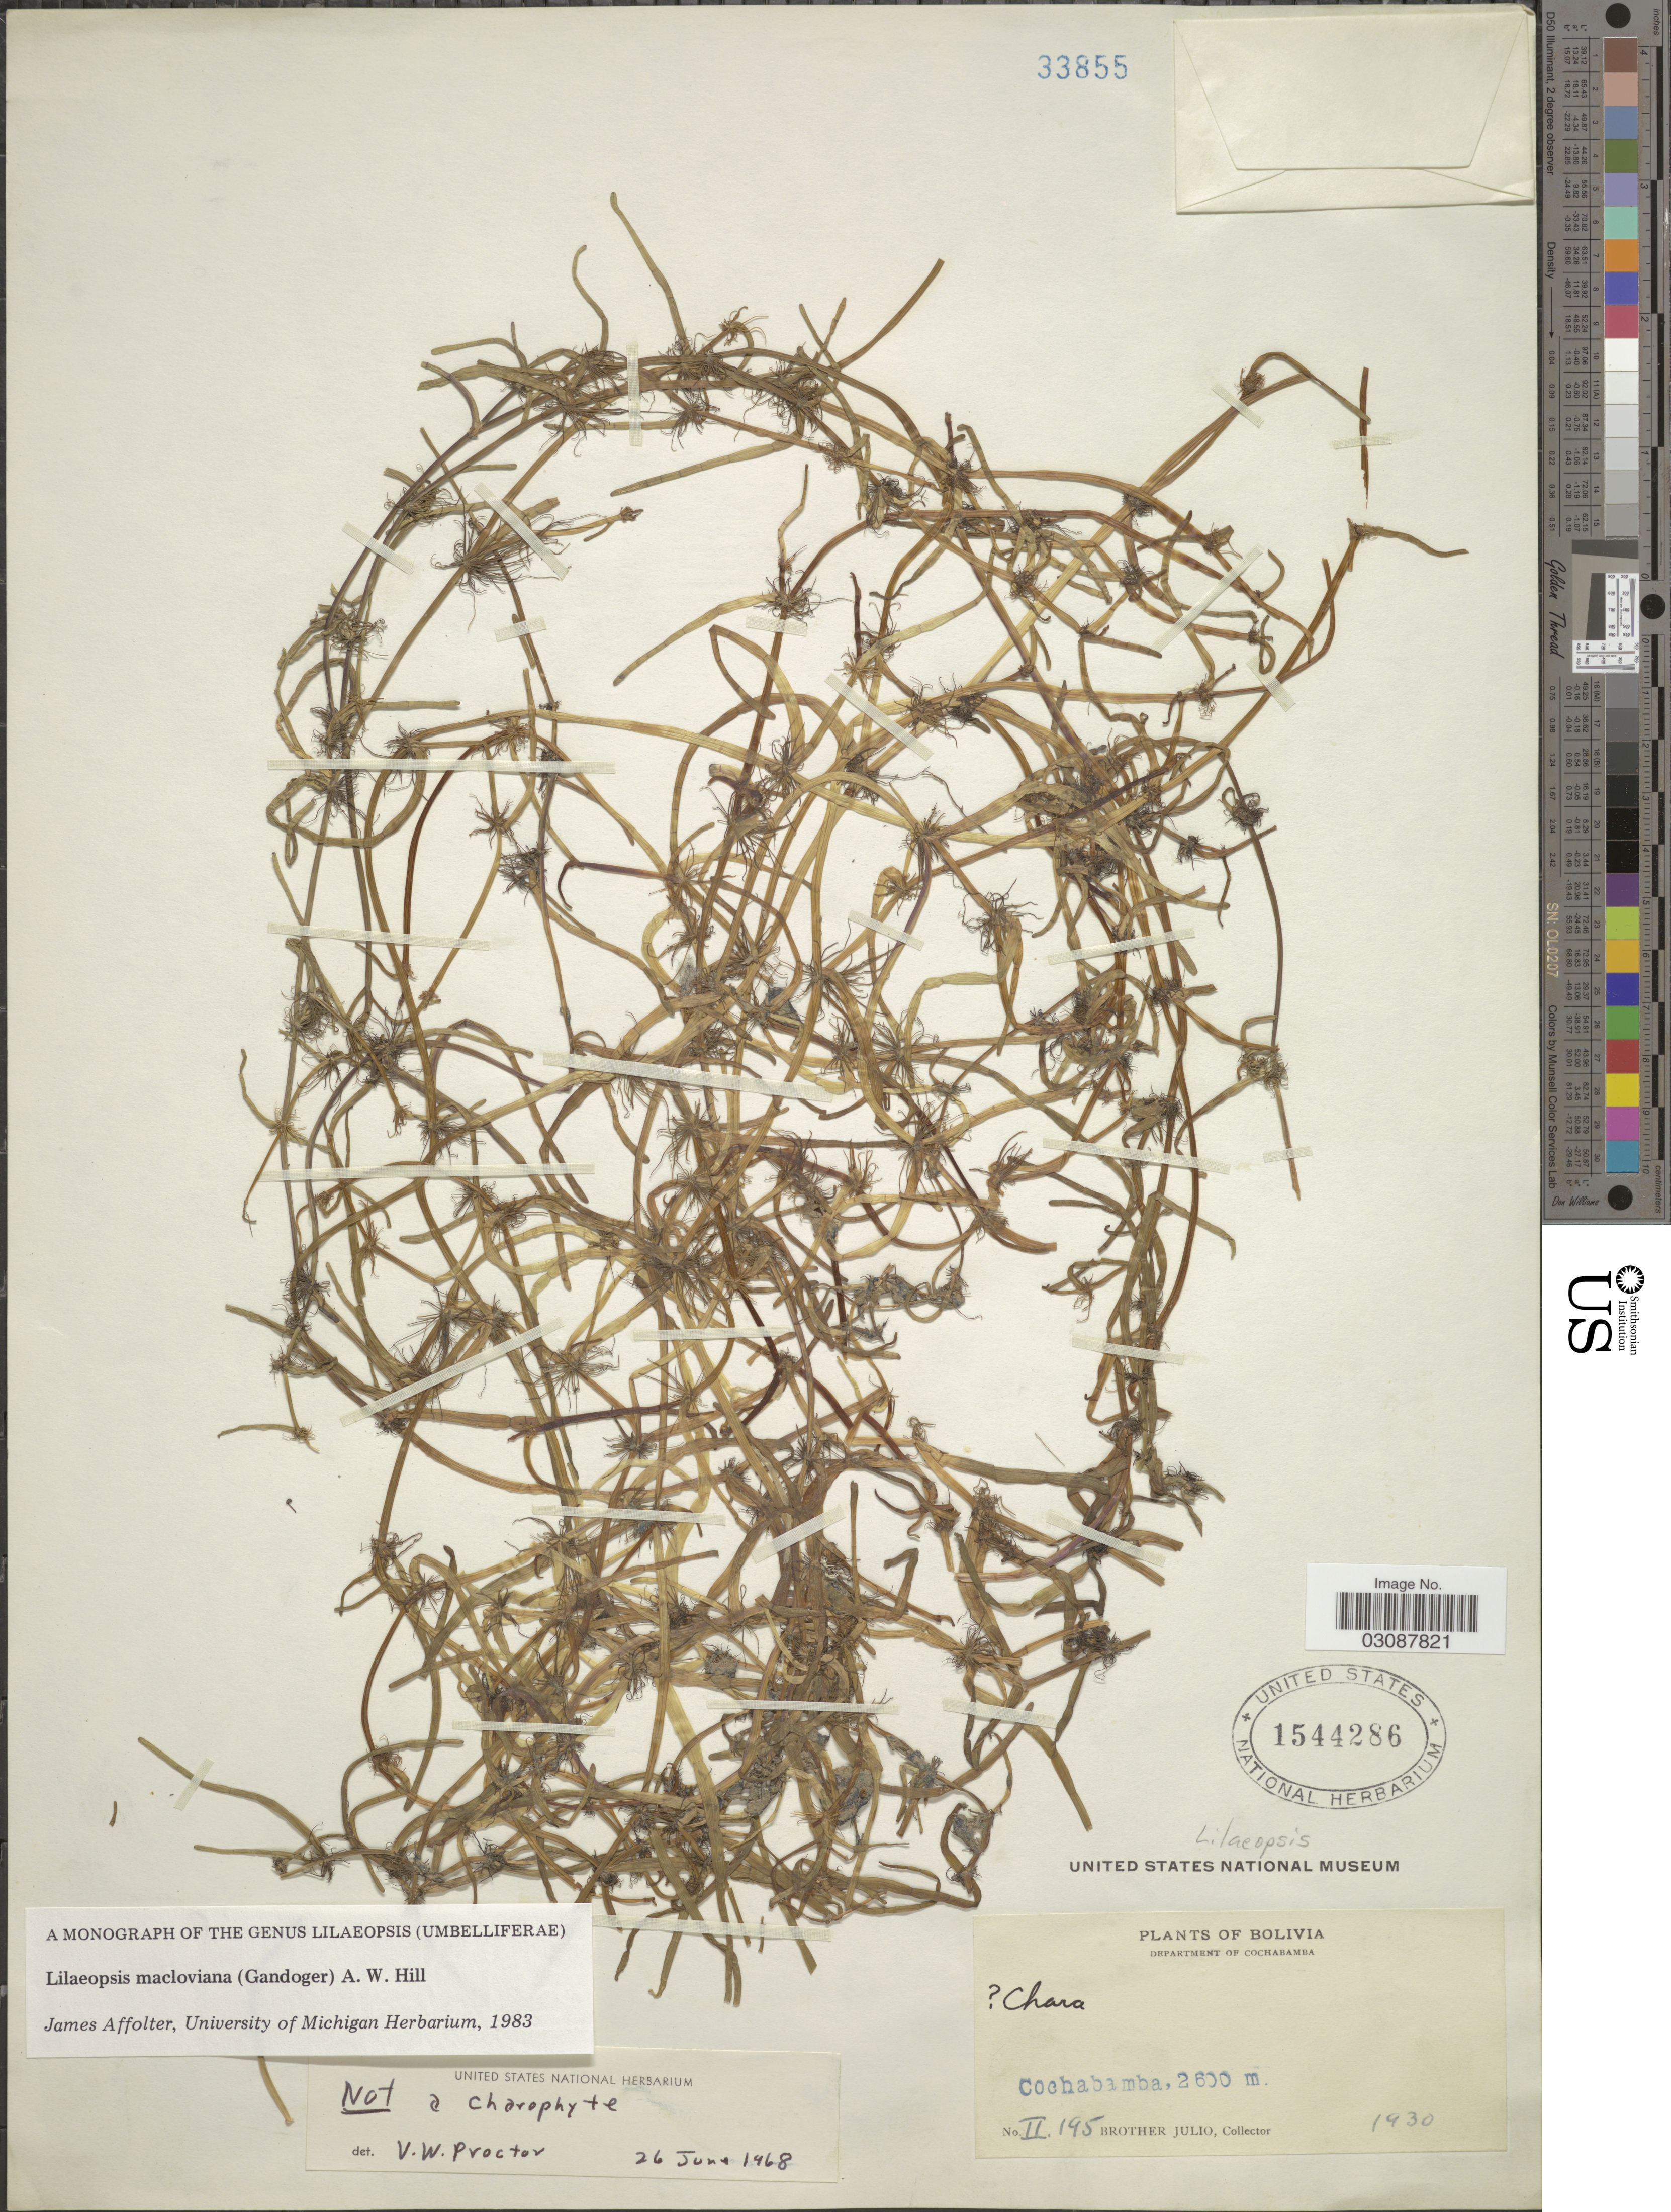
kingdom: Plantae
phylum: Tracheophyta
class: Magnoliopsida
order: Apiales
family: Apiaceae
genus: Lilaeopsis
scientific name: Lilaeopsis macloviana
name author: (Gand.) A.W. Hill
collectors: Bro. Julio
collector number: II. 195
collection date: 1930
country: Bolivia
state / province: Cochabamba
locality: Department of Cochabamba.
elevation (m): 2600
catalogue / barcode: US 1544286